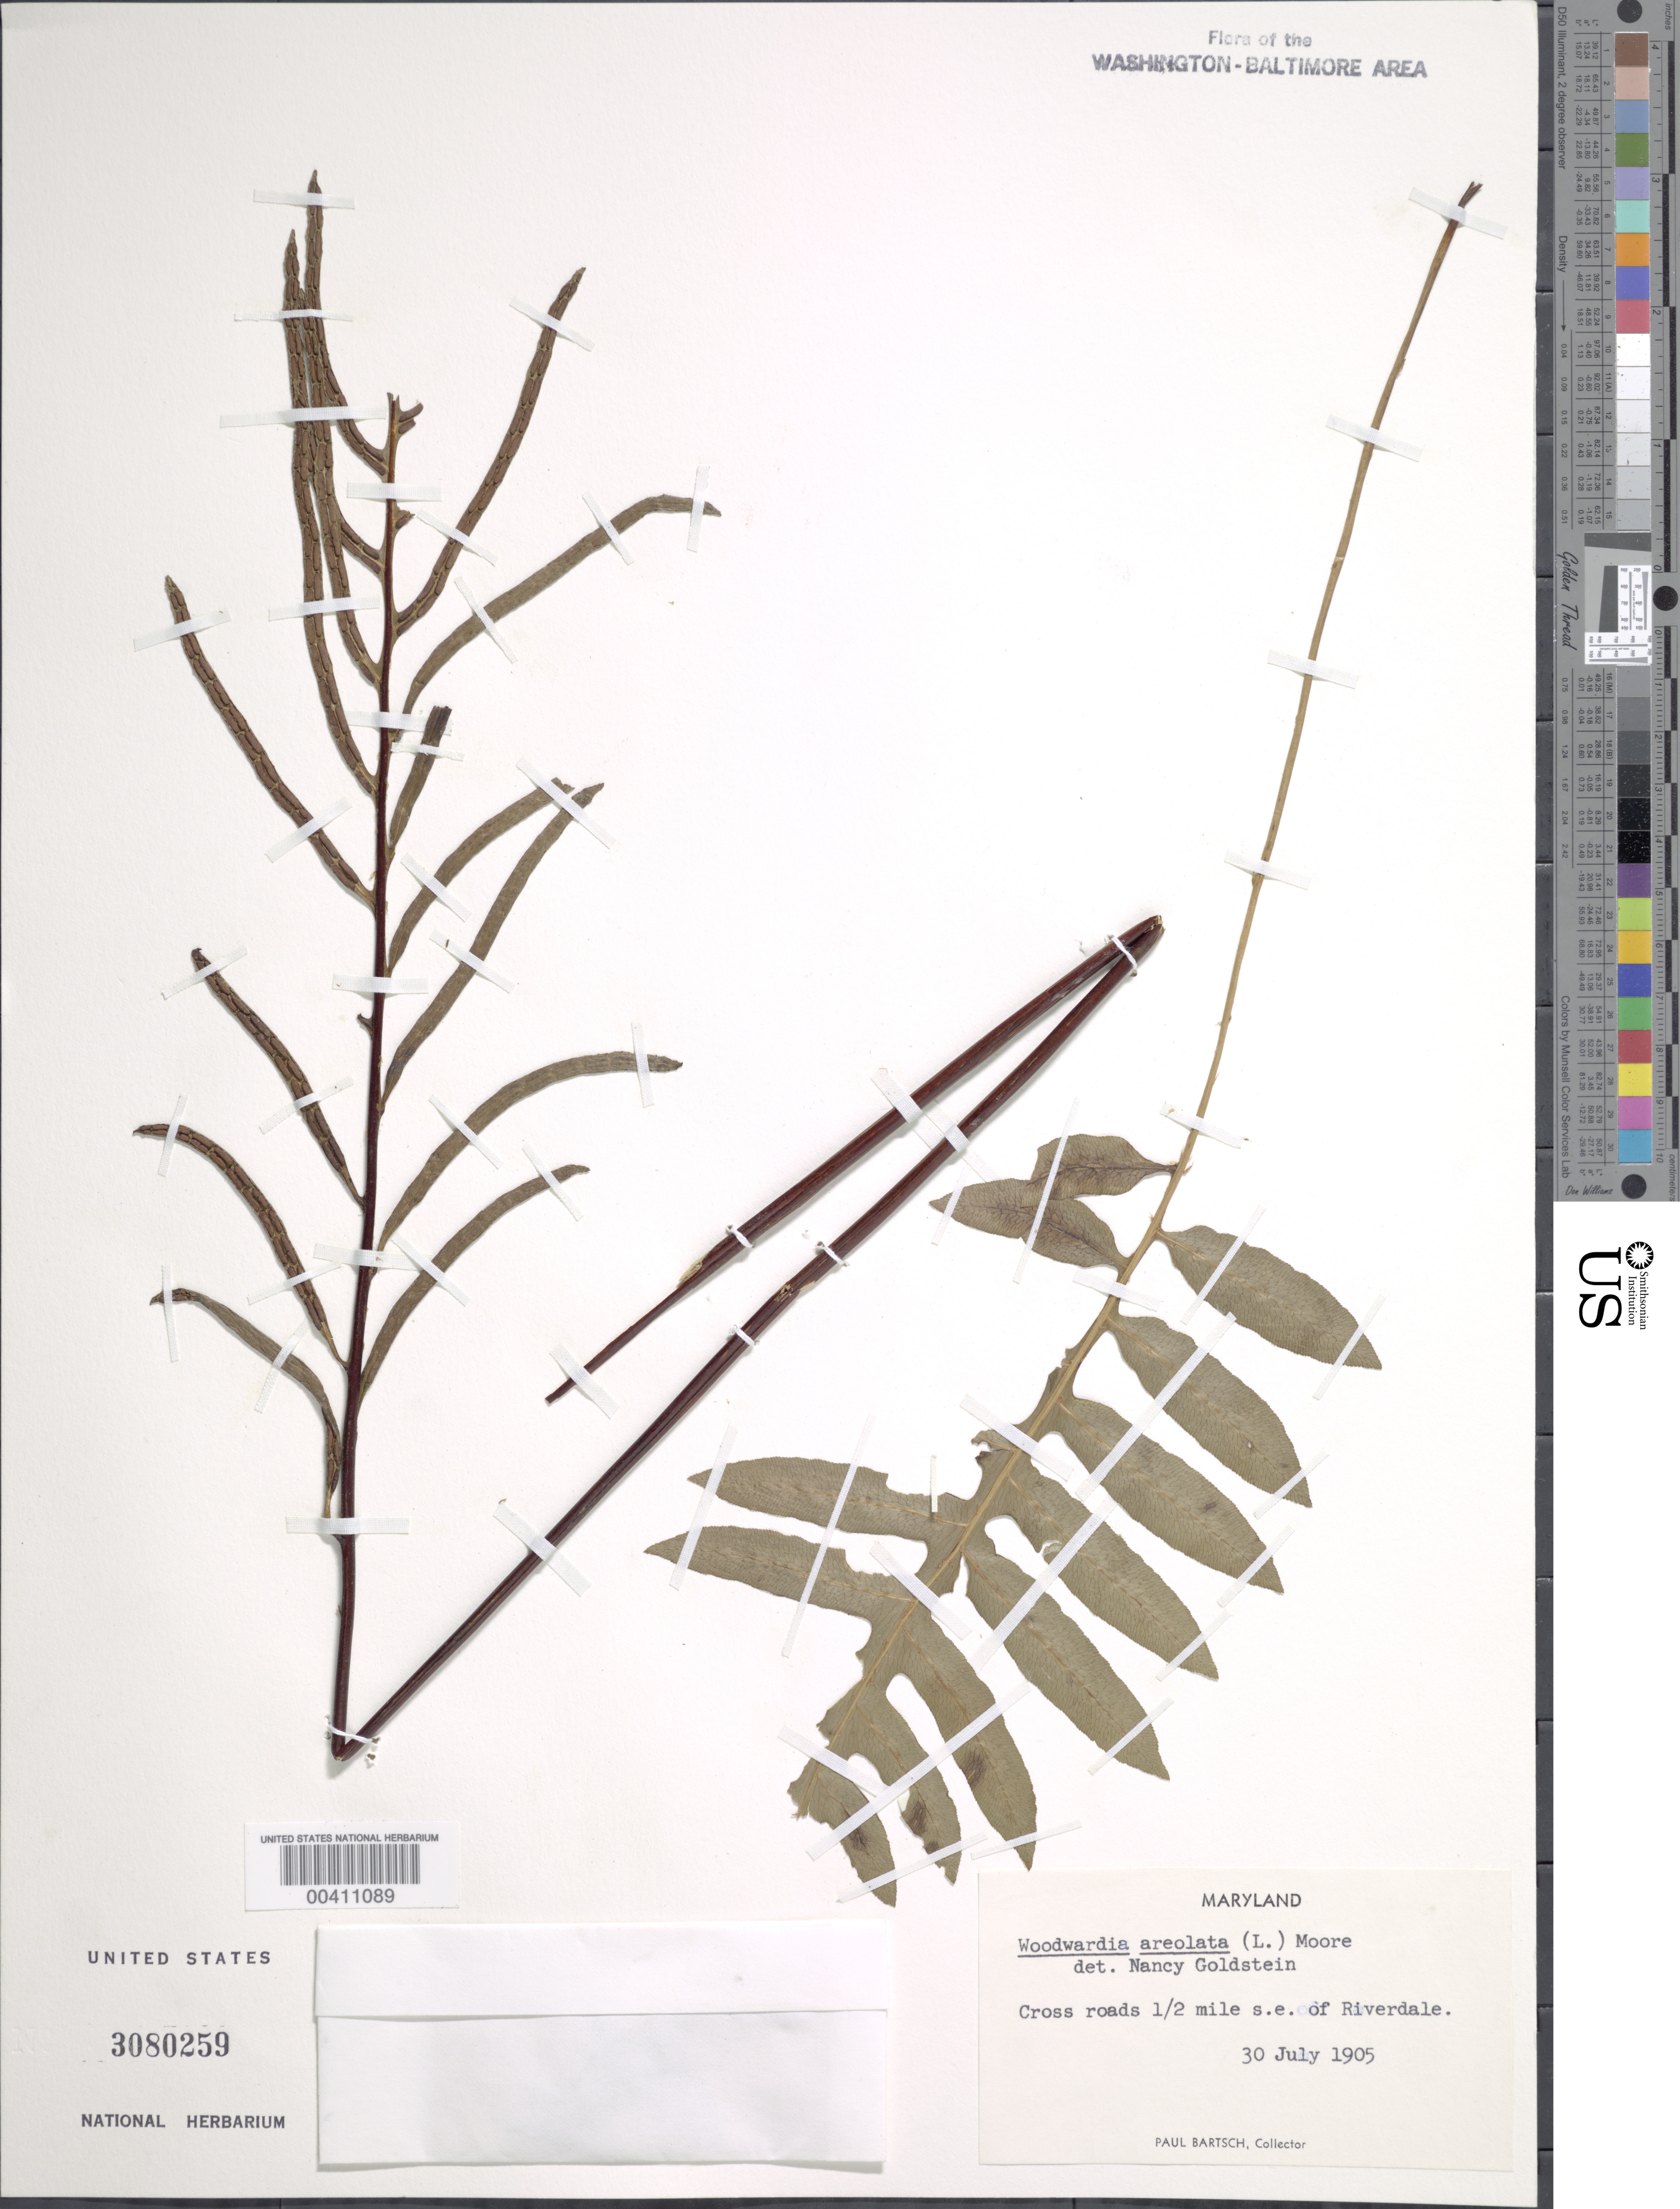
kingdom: Plantae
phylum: Tracheophyta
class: Polypodiopsida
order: Polypodiales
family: Blechnaceae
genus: Woodwardia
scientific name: Woodwardia areolata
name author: (L.) T. Moore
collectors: P. Bartsch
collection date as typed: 30 Jul 1905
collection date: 1905-07-30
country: United States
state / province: Maryland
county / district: Prince George's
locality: SE of Riverdale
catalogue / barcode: US 3080259